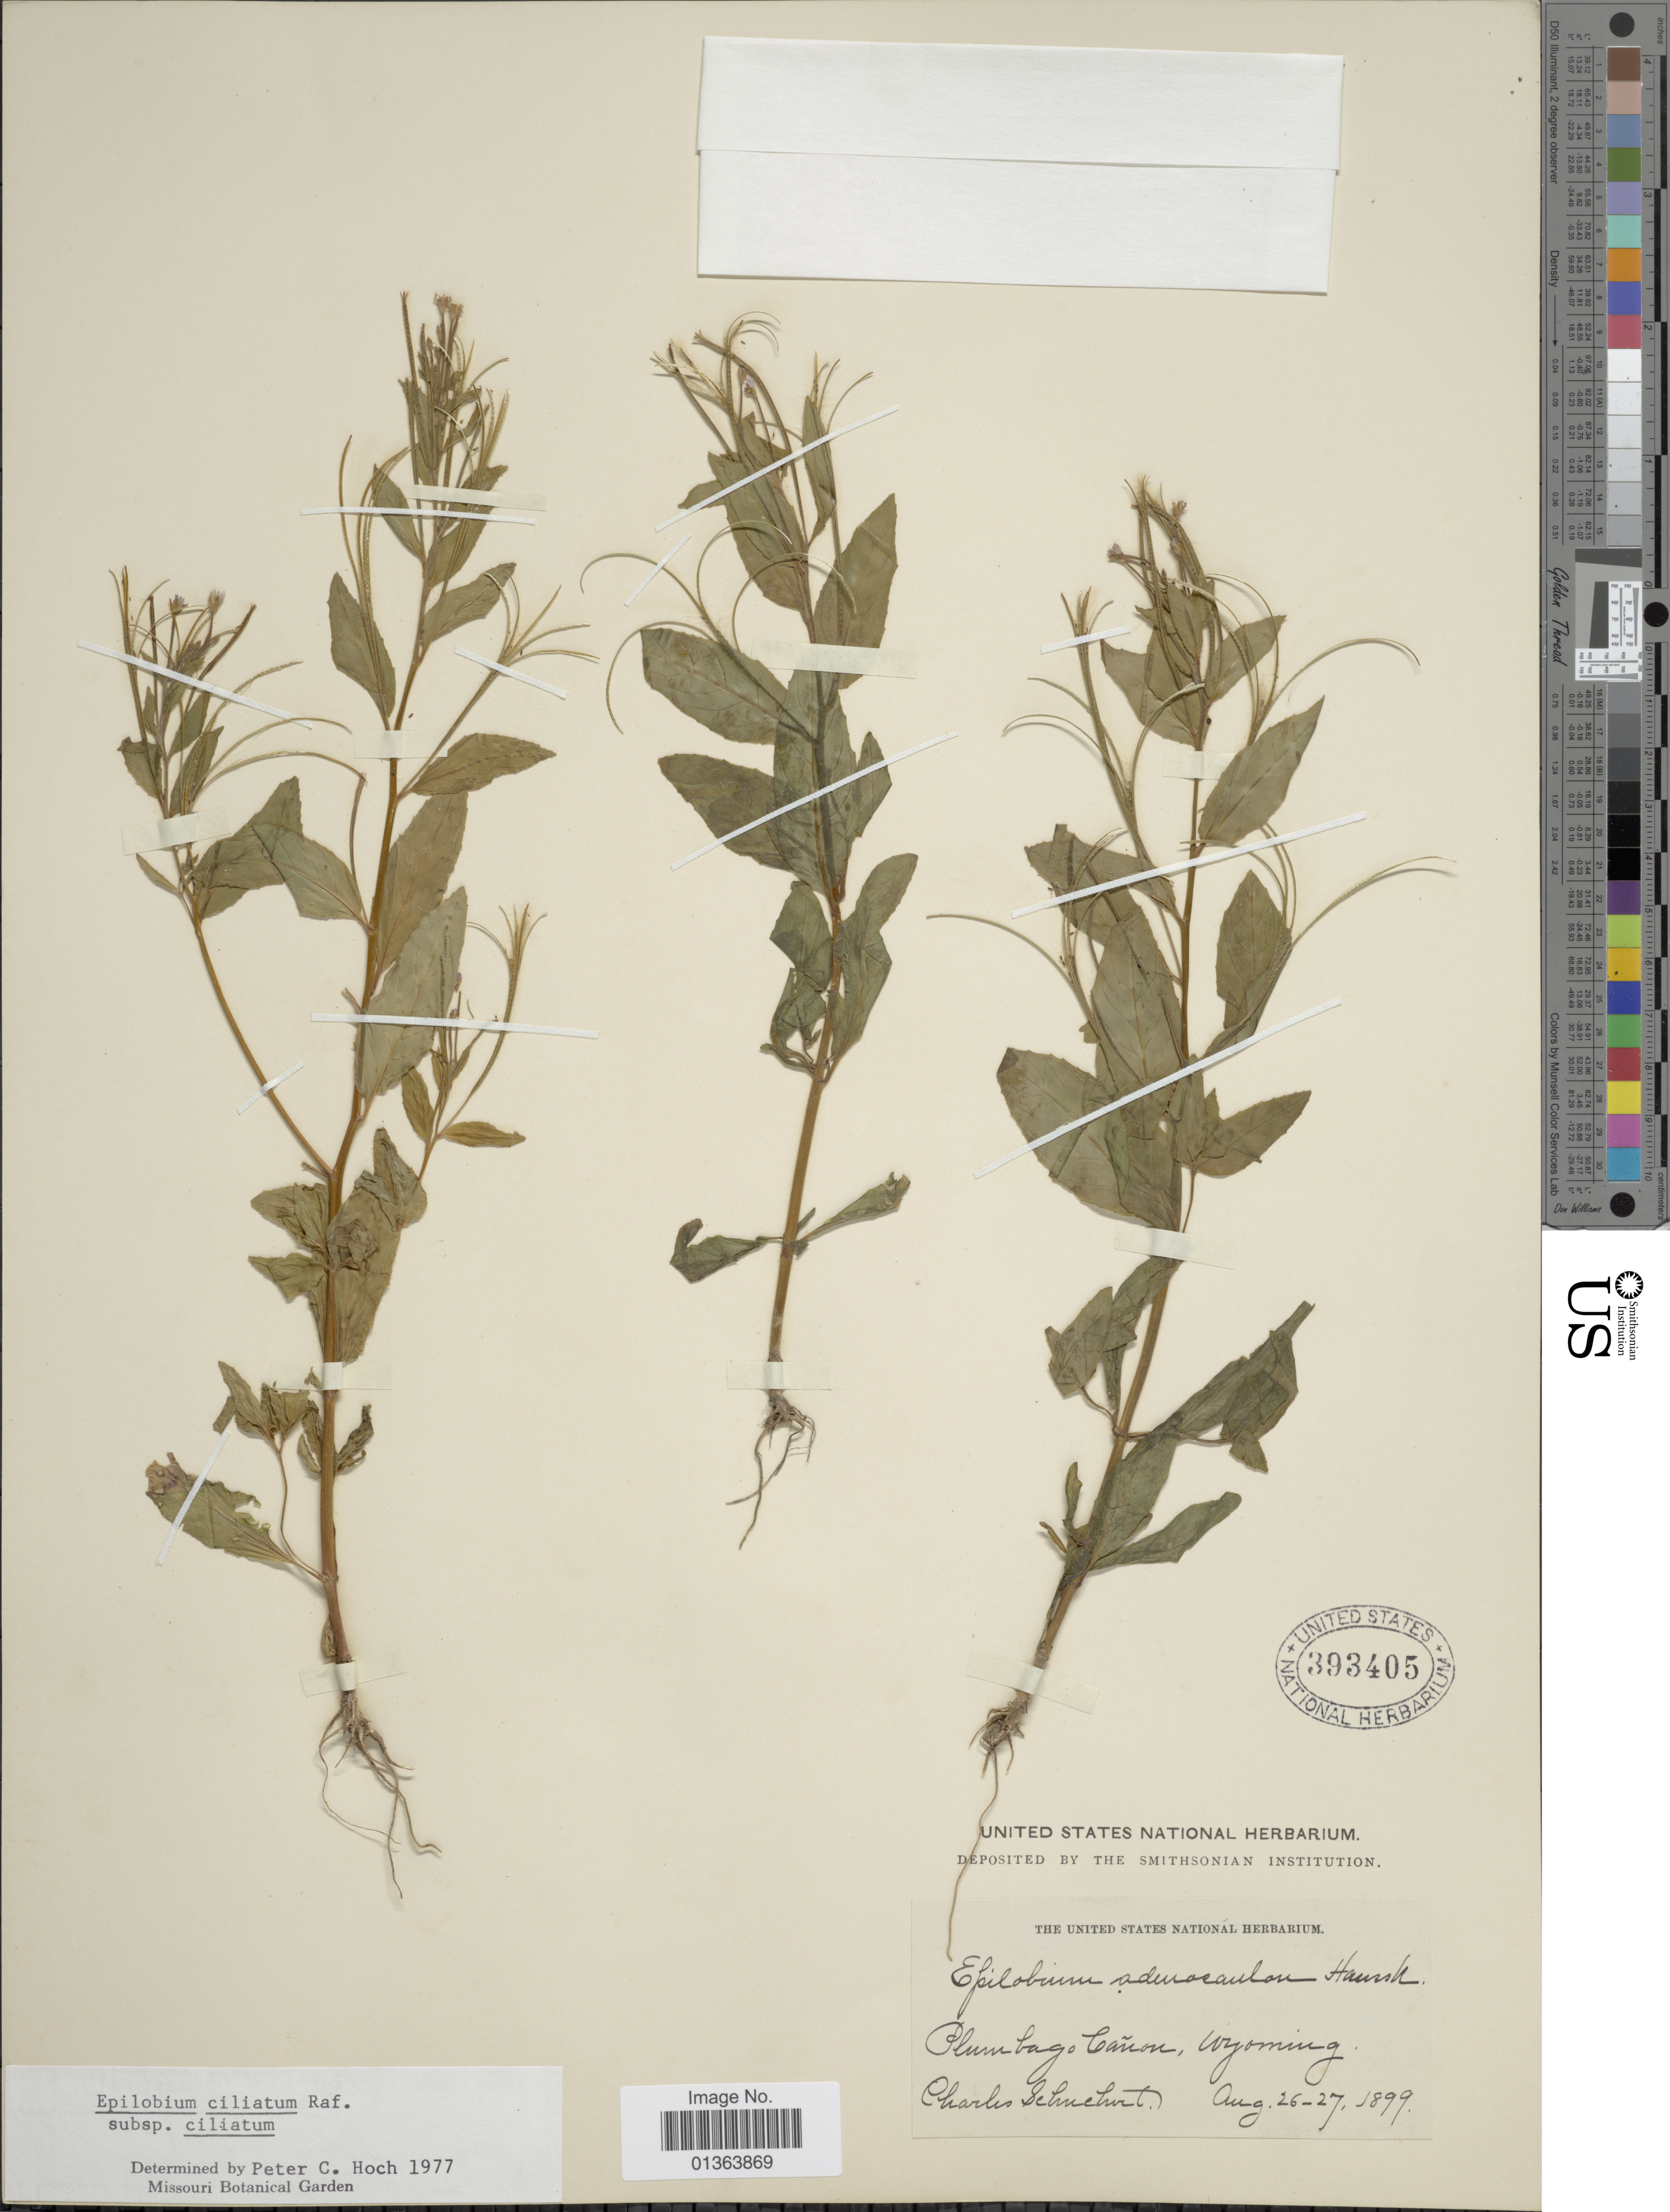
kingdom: Plantae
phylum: Tracheophyta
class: Magnoliopsida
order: Myrtales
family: Onagraceae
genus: Epilobium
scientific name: Epilobium ciliatum subsp. ciliatum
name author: Raf.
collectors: C. Schuchert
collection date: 1899-08-26/1899-08-27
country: United States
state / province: Wyoming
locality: Plumbago Cañon.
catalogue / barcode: US 393405